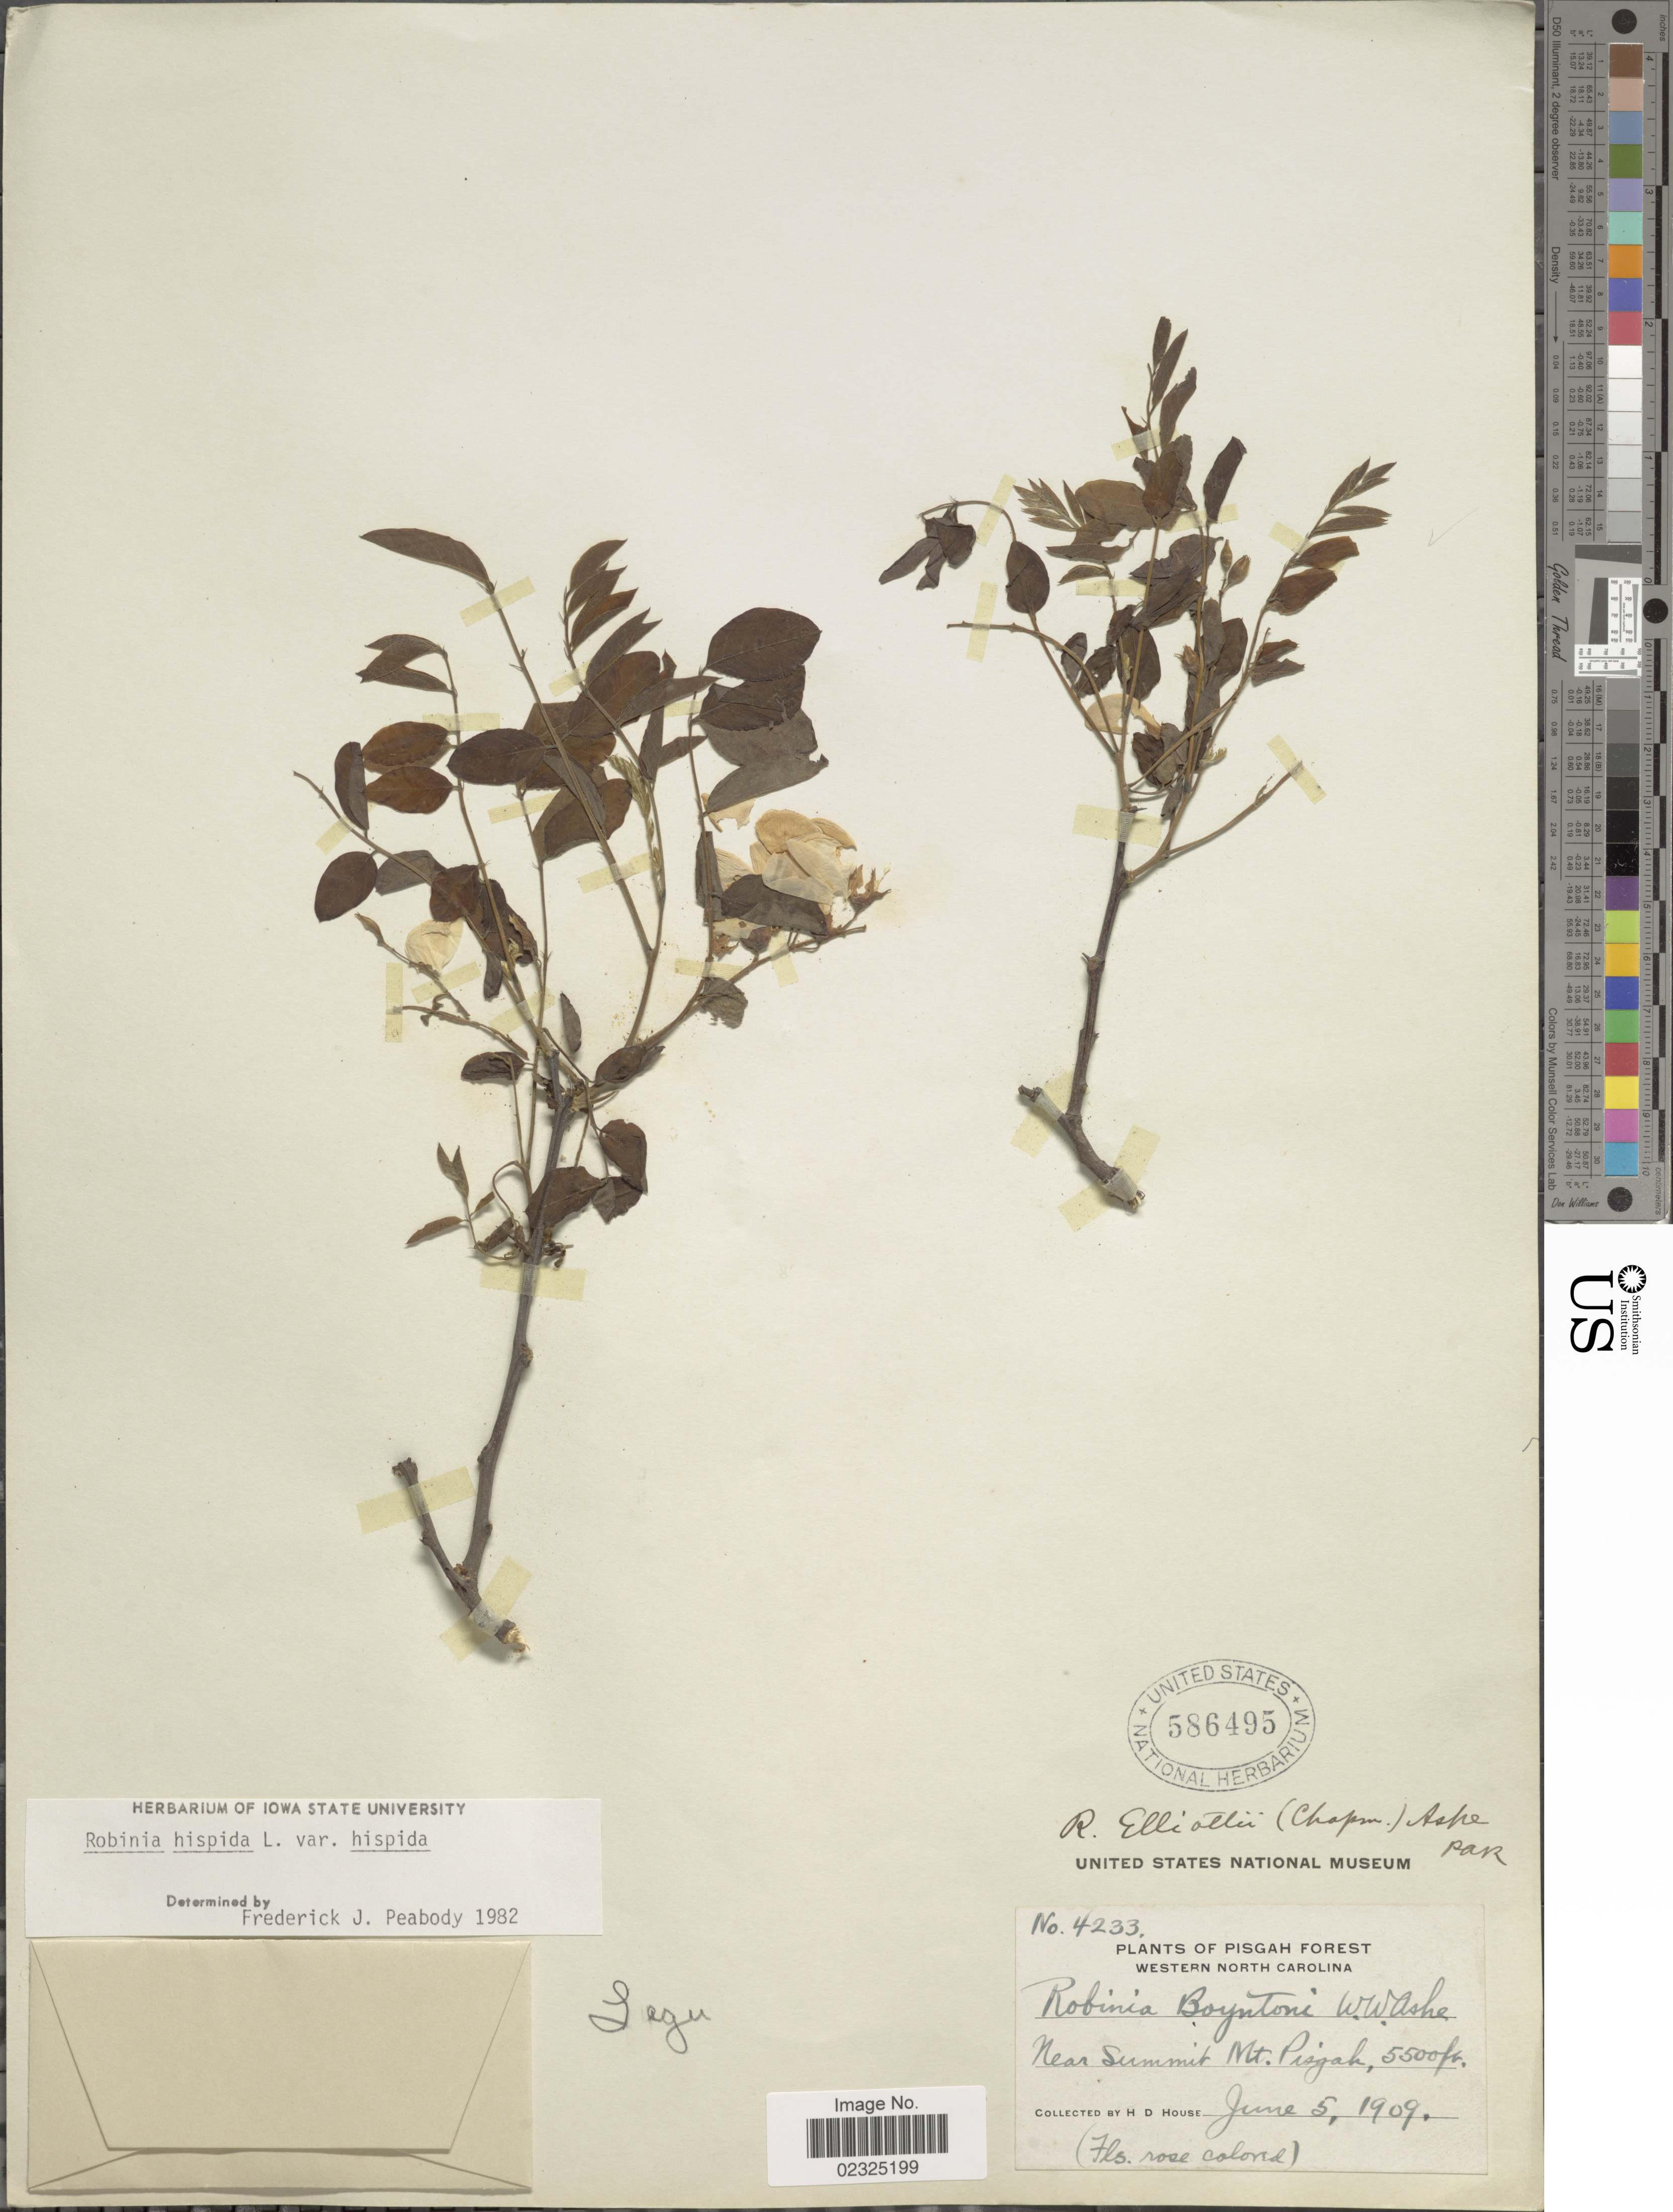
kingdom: Plantae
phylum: Tracheophyta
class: Magnoliopsida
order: Fabales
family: Fabaceae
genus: Robinia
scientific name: Robinia hispida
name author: L.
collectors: H. D. House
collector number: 4233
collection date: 1909-06-05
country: United States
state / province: North Carolina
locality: Pisgah Forest, Western North Carolina, near summit Mt. Pisgah.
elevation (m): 1676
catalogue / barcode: US 586495